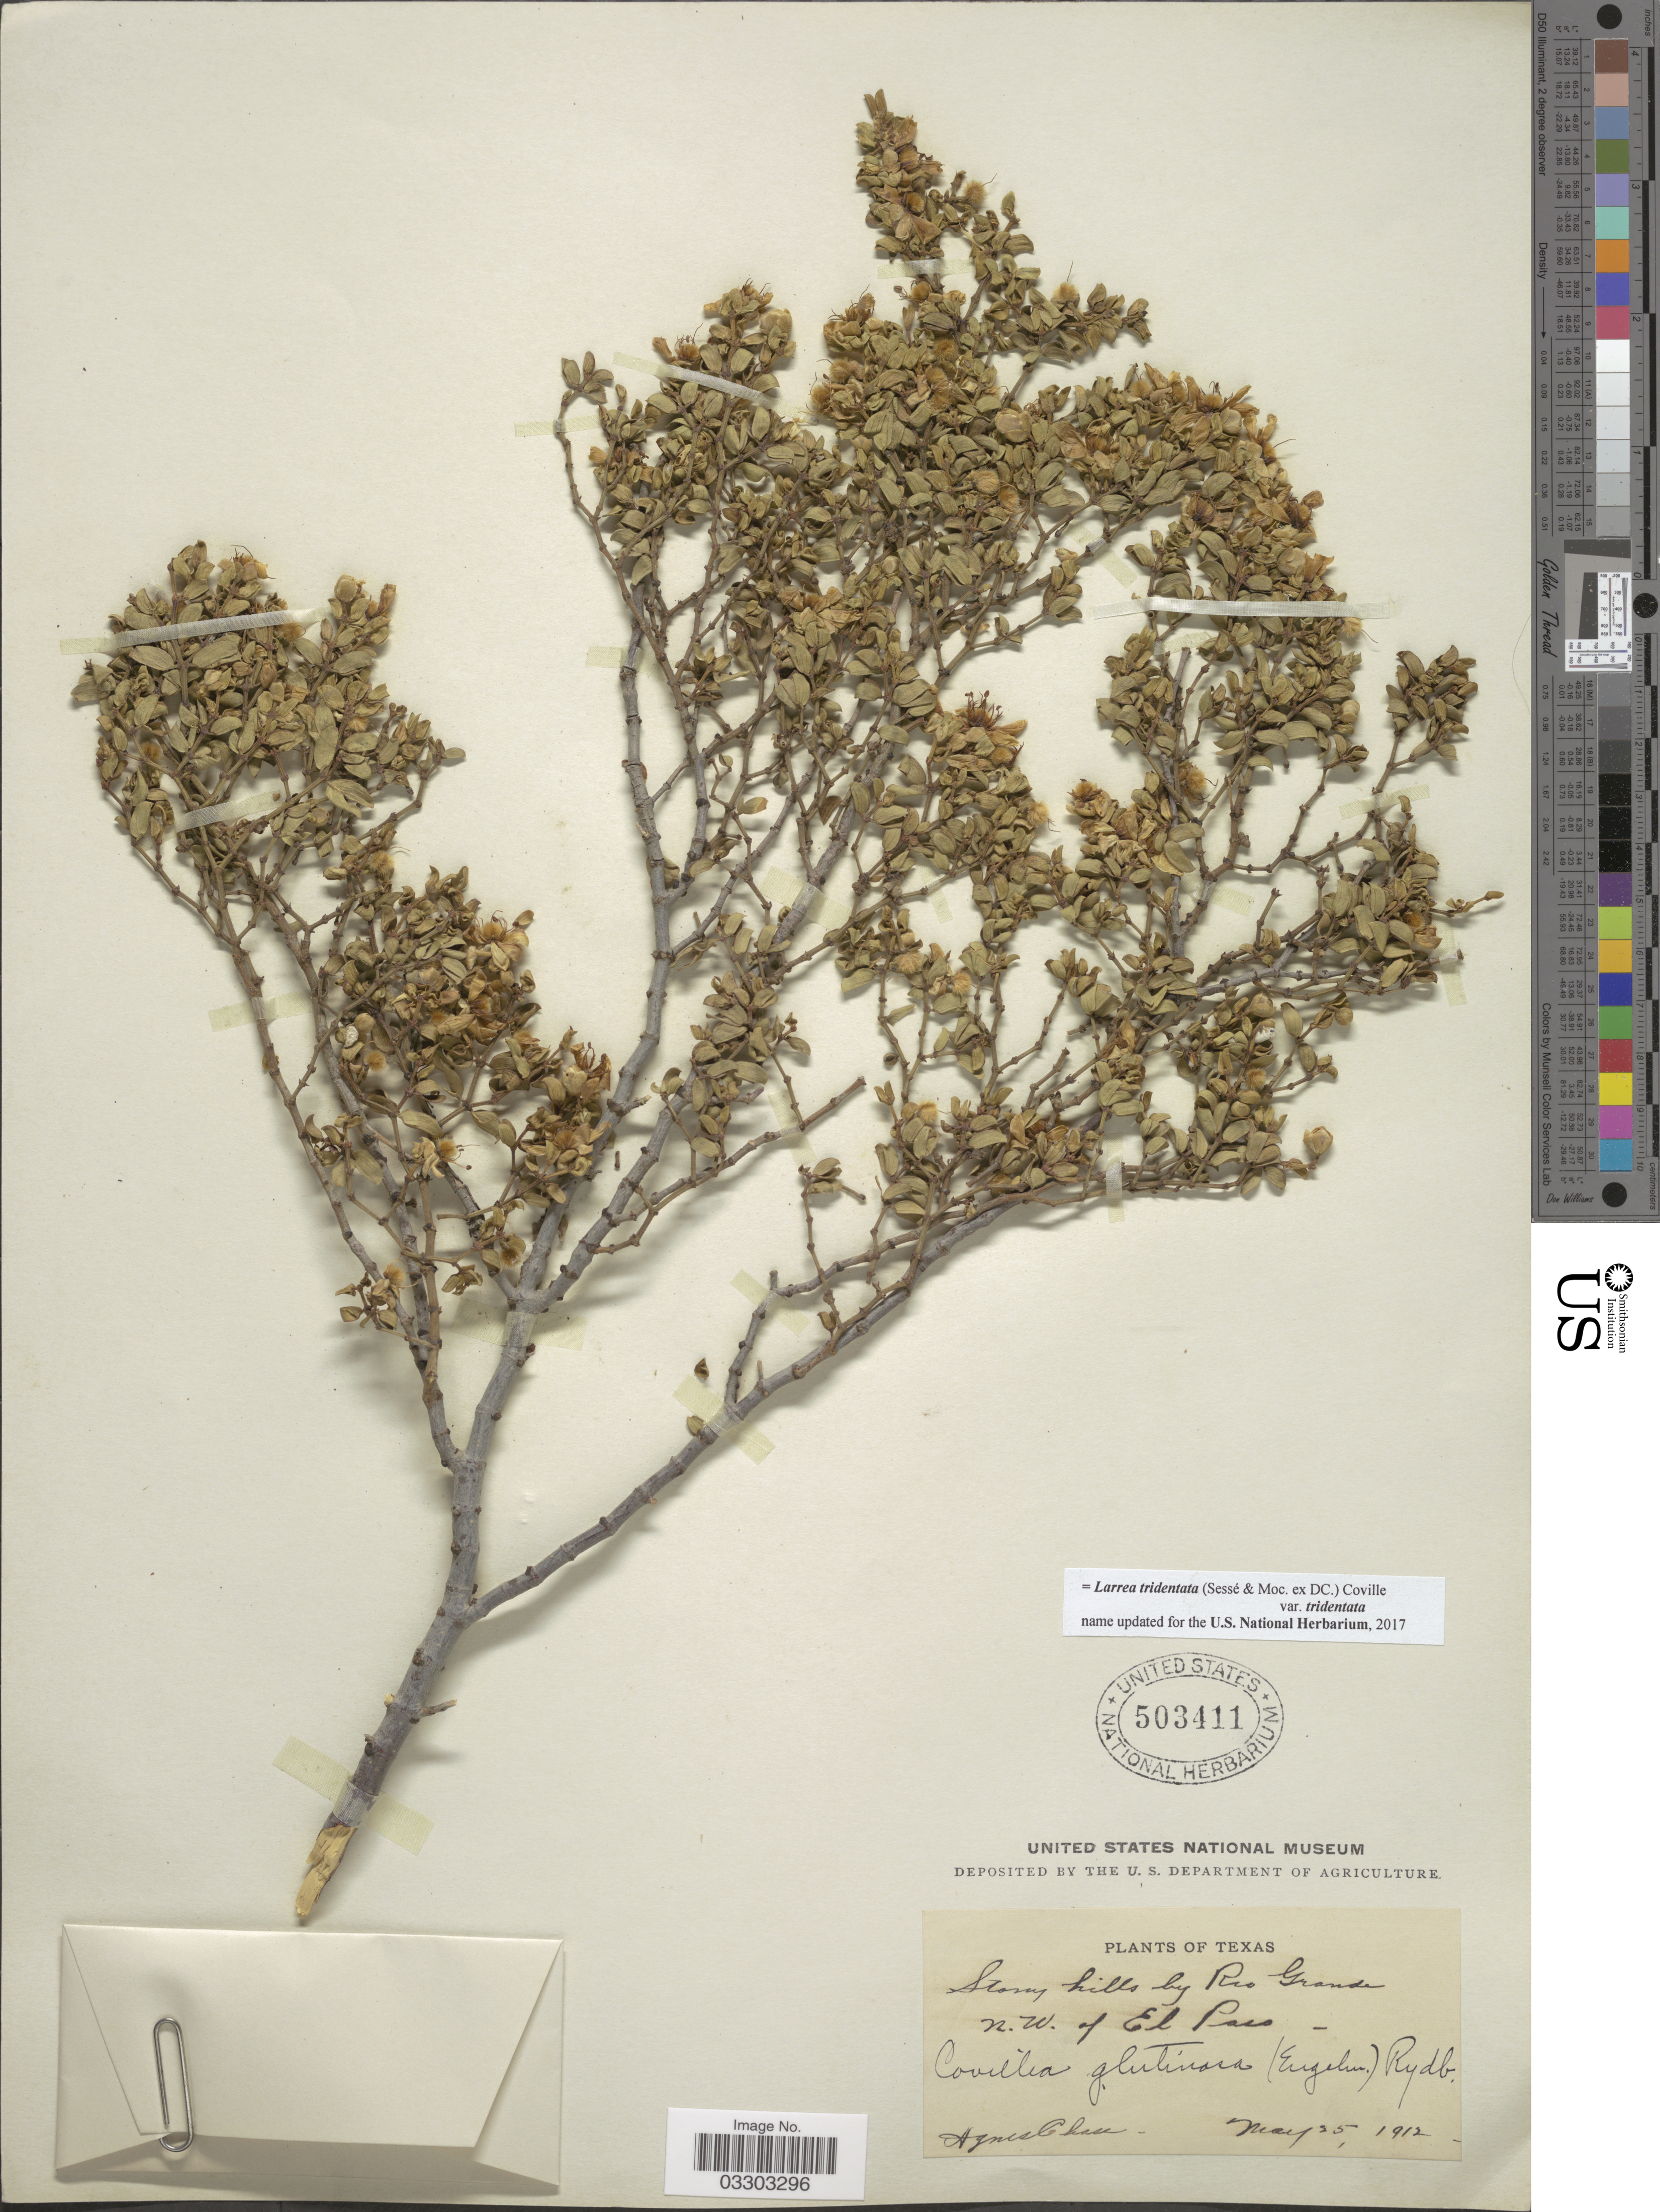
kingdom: Plantae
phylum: Tracheophyta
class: Magnoliopsida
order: Zygophyllales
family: Zygophyllaceae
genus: Larrea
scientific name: Larrea tridentata var. tridentata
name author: (Sessé & Moc. ex DC.) Coville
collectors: A. Chase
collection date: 1912-05-25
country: United States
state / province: Texas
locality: Hills by Rio Grande N.W. of El Paso.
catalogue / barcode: US 503411